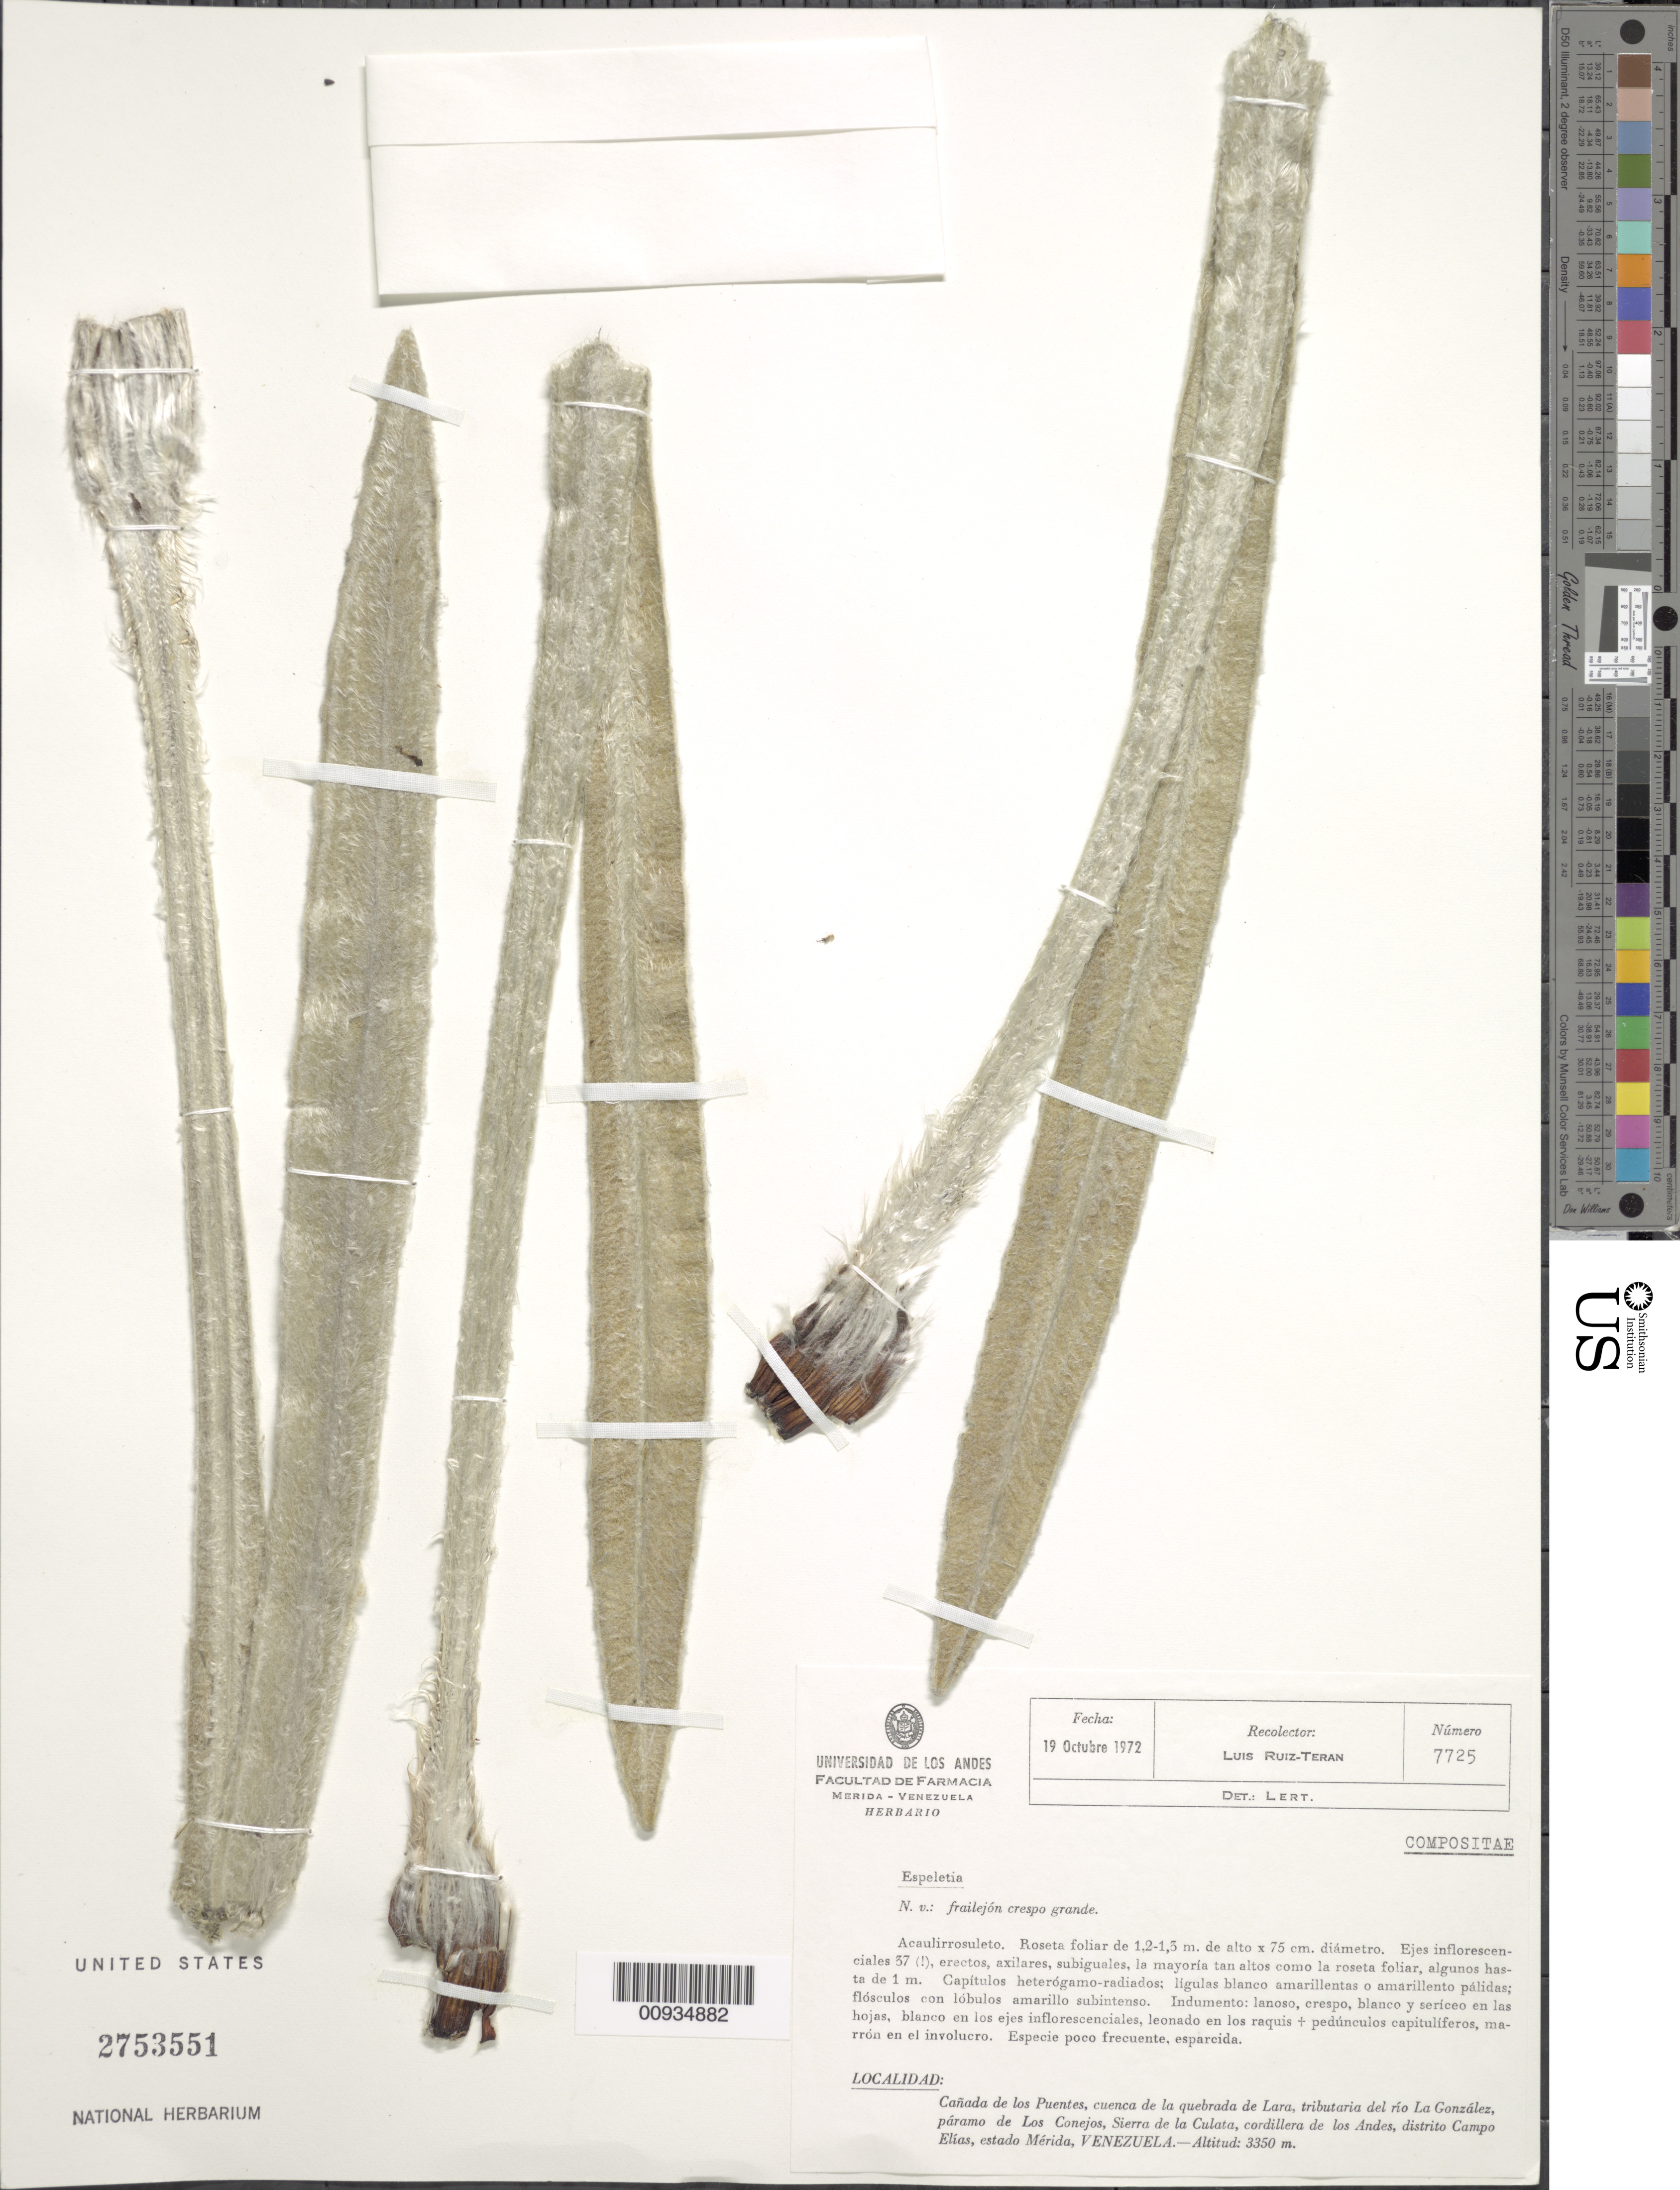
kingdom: Plantae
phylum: Tracheophyta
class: Magnoliopsida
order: Asterales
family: Asteraceae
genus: Espeletiopsis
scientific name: Espeletiopsis pozoensis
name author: (Cuatrec.) Cuatrec.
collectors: L. Teran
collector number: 7725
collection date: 1972-10-19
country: Venezuela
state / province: Mérida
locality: Canada de los Puentes, cuenca de la quebrada de Lara, tributaria del rio La Gonzalez, paramo de Los Conejos, Sierra de la Culata, Cordillera de Los Andes, Distrito Campo Elias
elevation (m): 3350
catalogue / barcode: US 2753551